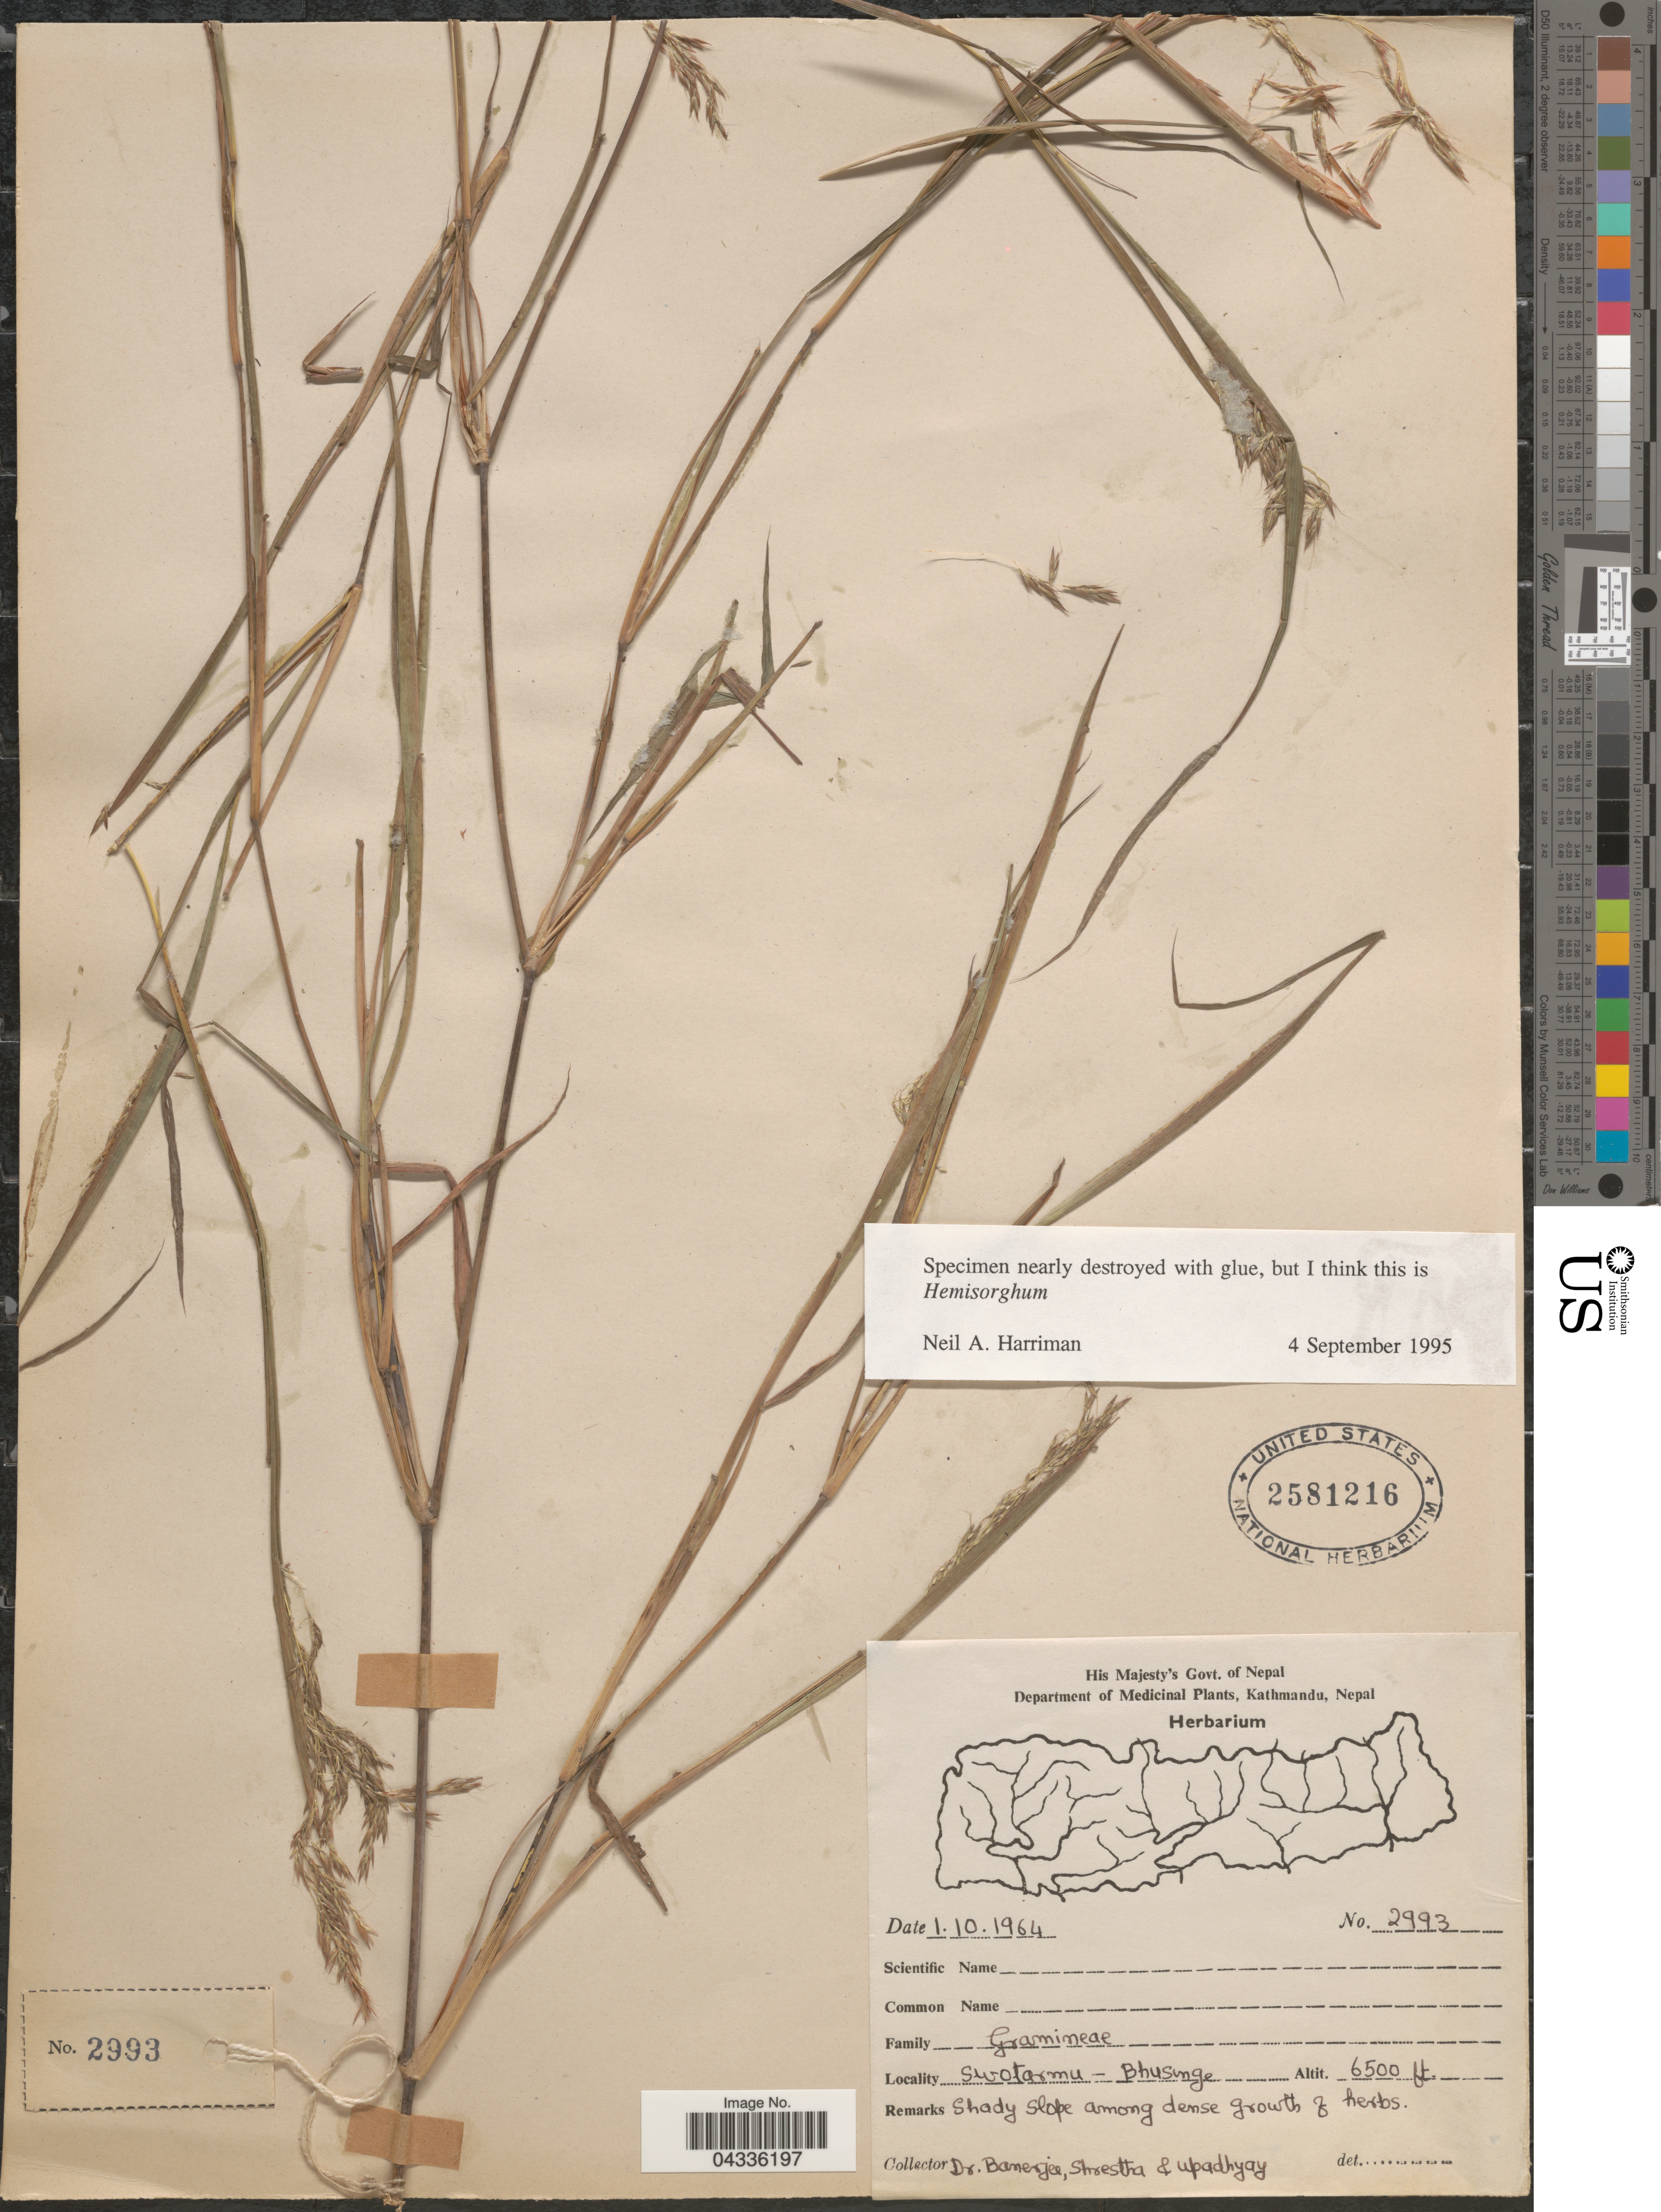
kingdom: Plantae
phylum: Tracheophyta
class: Liliopsida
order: Poales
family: Poaceae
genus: Hemisorghum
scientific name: Hemisorghum sp.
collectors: Bamerjee, --, -. Shrestha & Upadhyay, --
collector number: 2993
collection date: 1964-10-01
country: Nepal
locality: Shady slope among dens growth of herbs.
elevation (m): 1981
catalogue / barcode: US 2581216